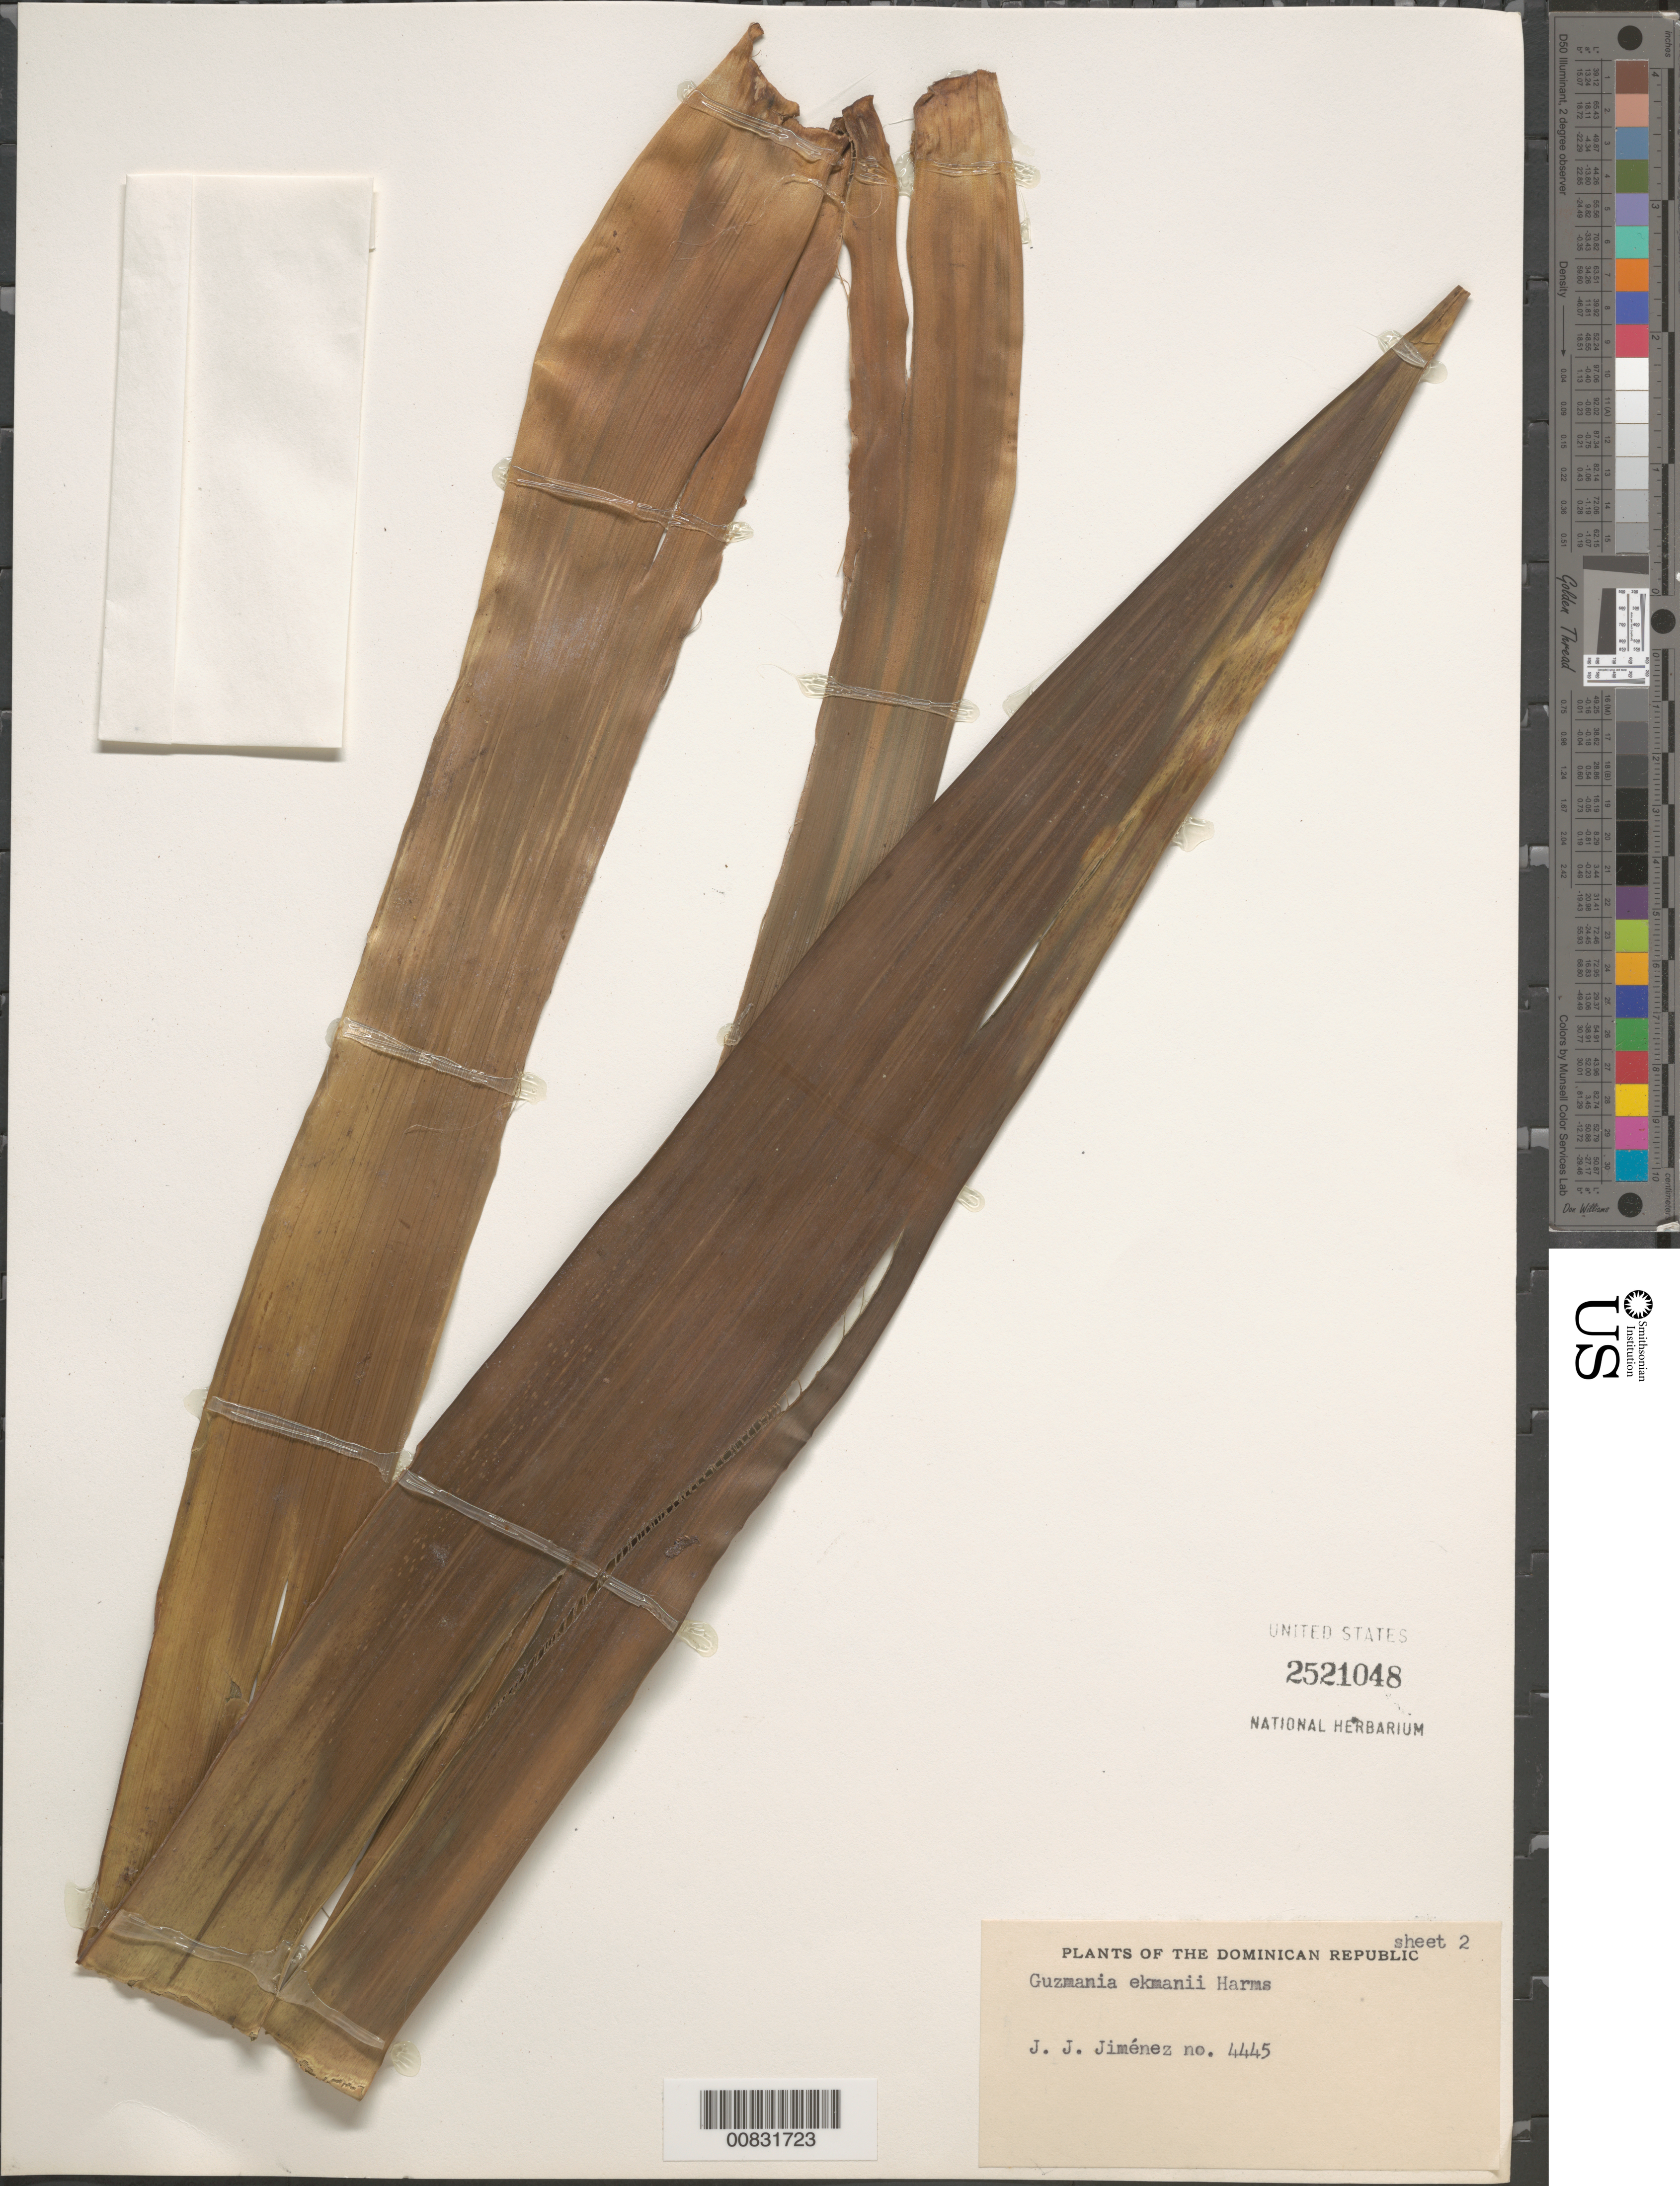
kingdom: Plantae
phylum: Tracheophyta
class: Liliopsida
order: Poales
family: Bromeliaceae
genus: Guzmania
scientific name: Guzmania ekmanii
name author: (Harms) Harms ex Mez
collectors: J. J. Jiménez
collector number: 4445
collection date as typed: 03 Sep 1961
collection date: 1961-09-03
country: Dominican Republic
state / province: Santiago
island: Hispaniola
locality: Top of Pico Diego de Ocampo.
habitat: On Euterpe globosa.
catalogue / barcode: US 2521048